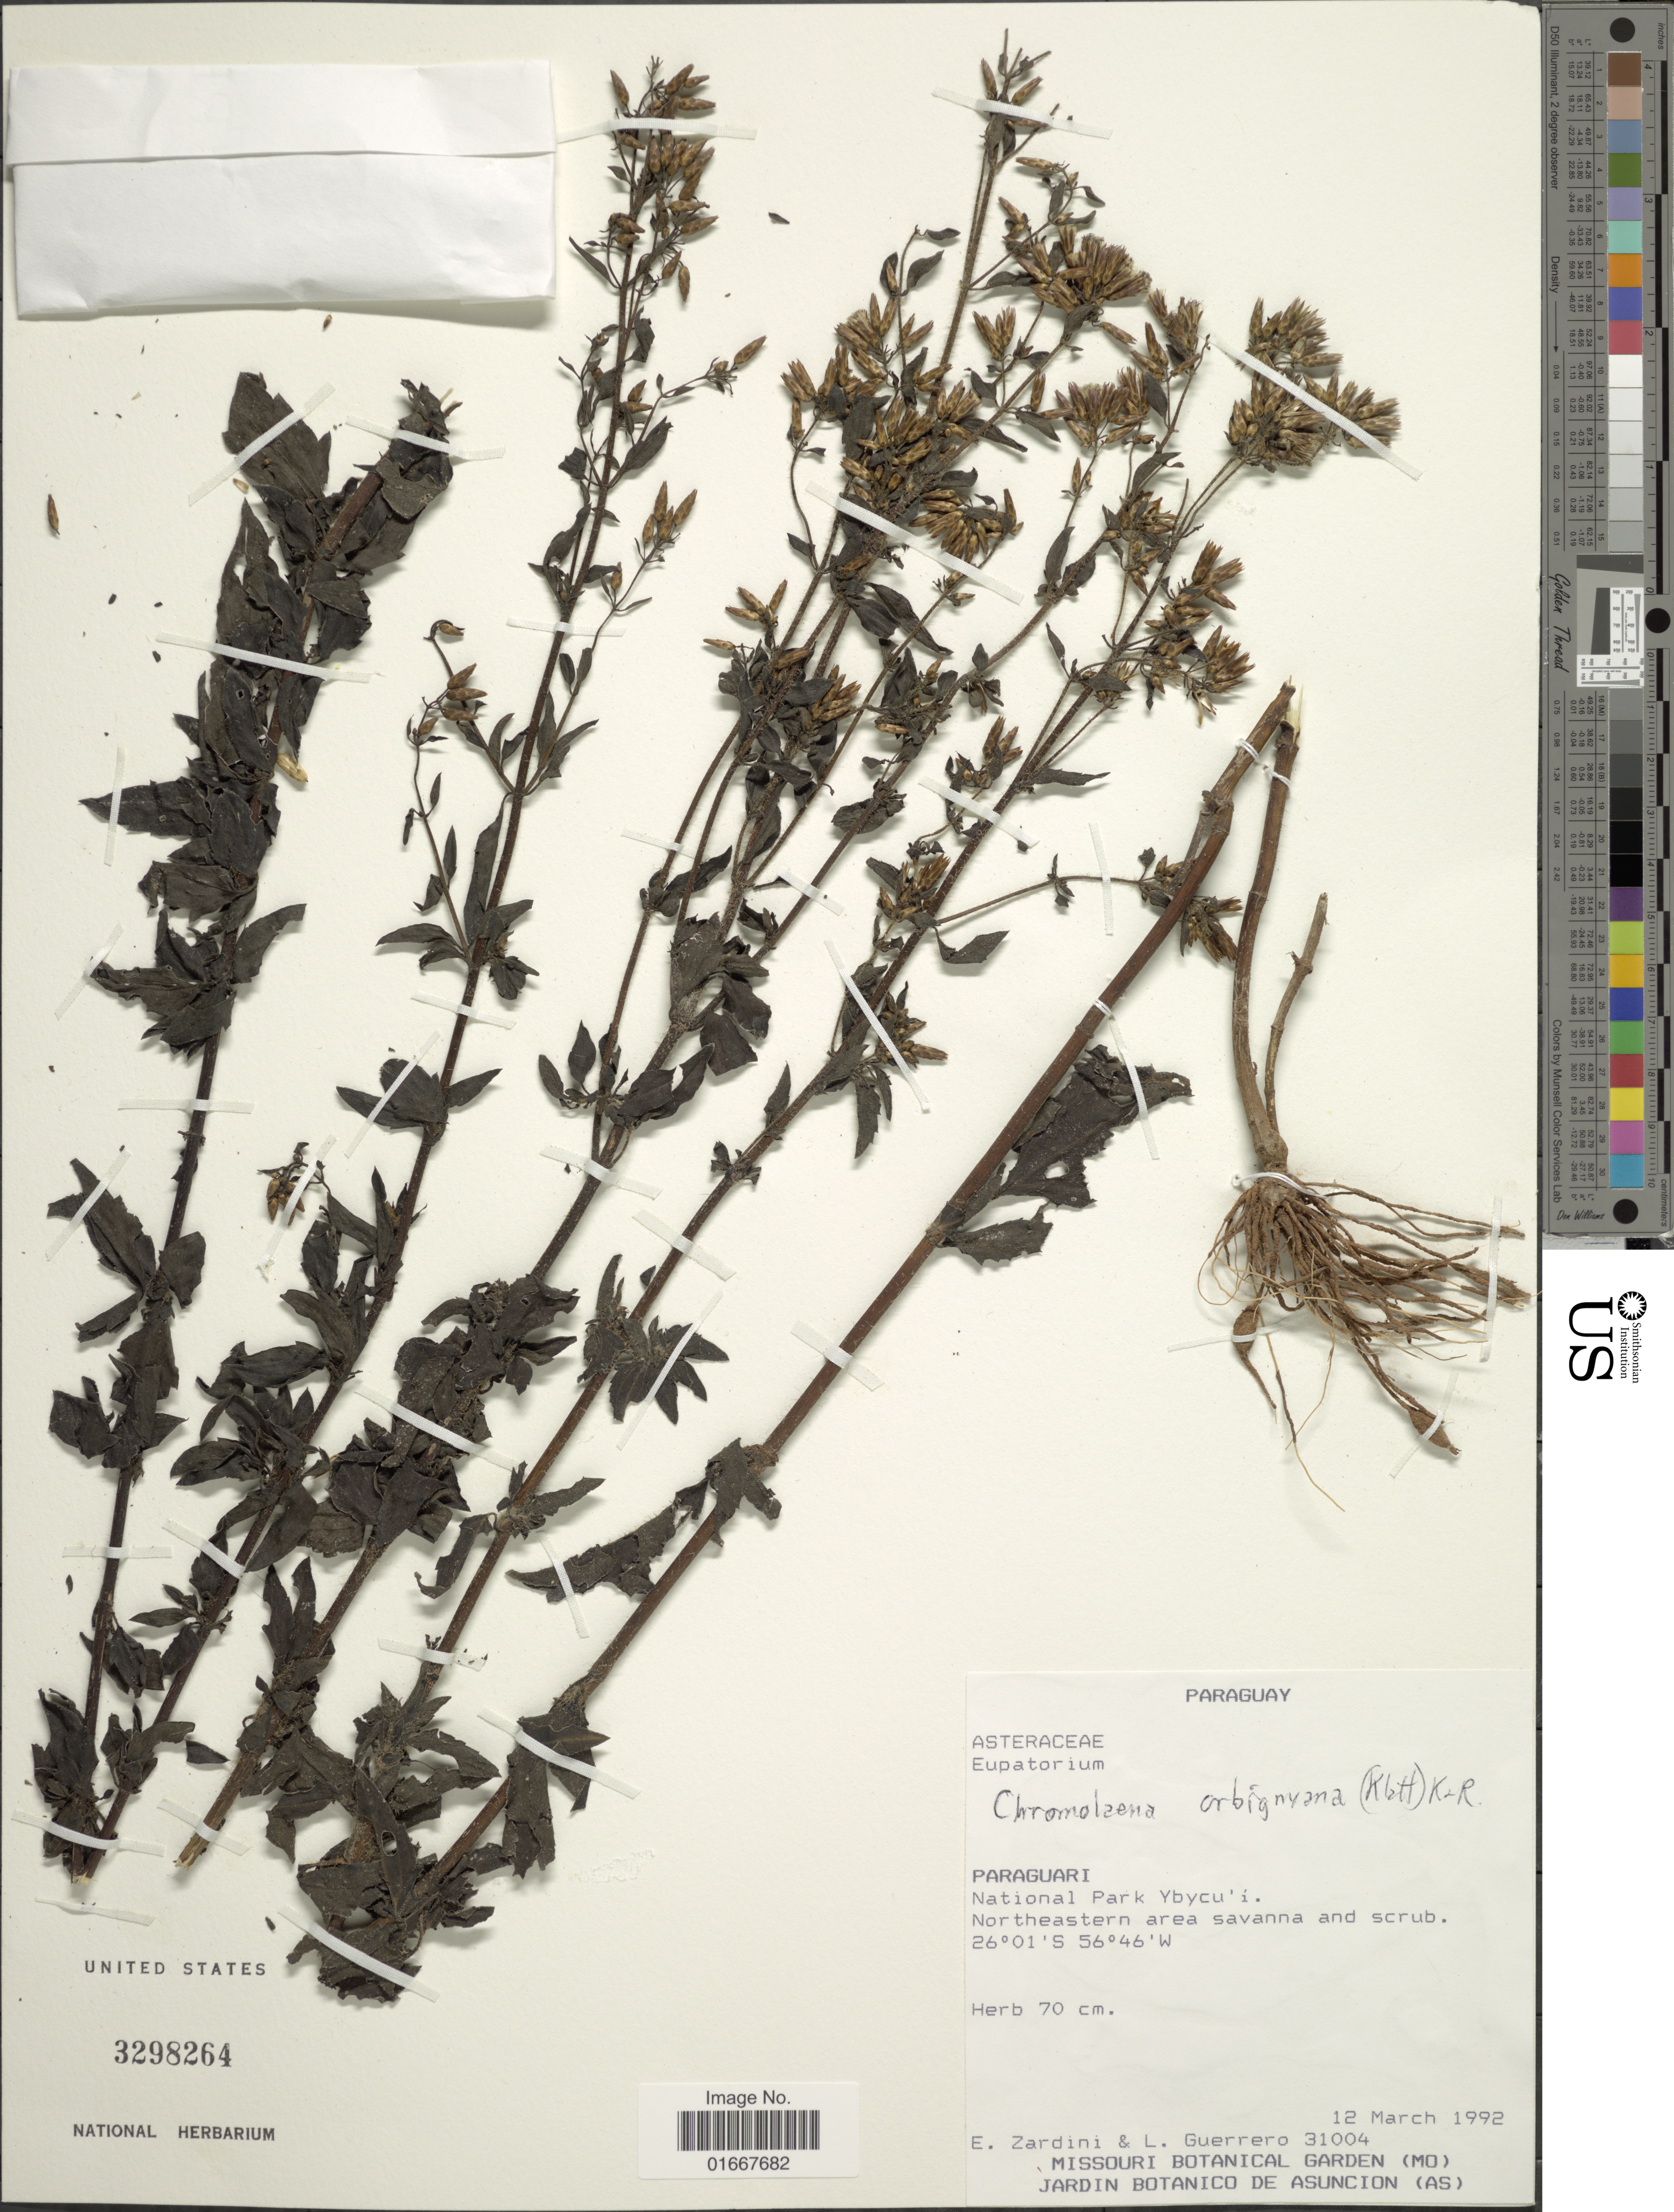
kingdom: Plantae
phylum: Tracheophyta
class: Magnoliopsida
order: Asterales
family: Asteraceae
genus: Chromolaena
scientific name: Chromolaena orbignyana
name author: (Klatt) R.M. King & H. Rob.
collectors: E. M. Zardini & L. Guerrero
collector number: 31004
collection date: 1992-03-12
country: Paraguay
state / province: Paraguari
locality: National Park Ybycu'í. Northeastern area savanna and scrub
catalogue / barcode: US 3298264